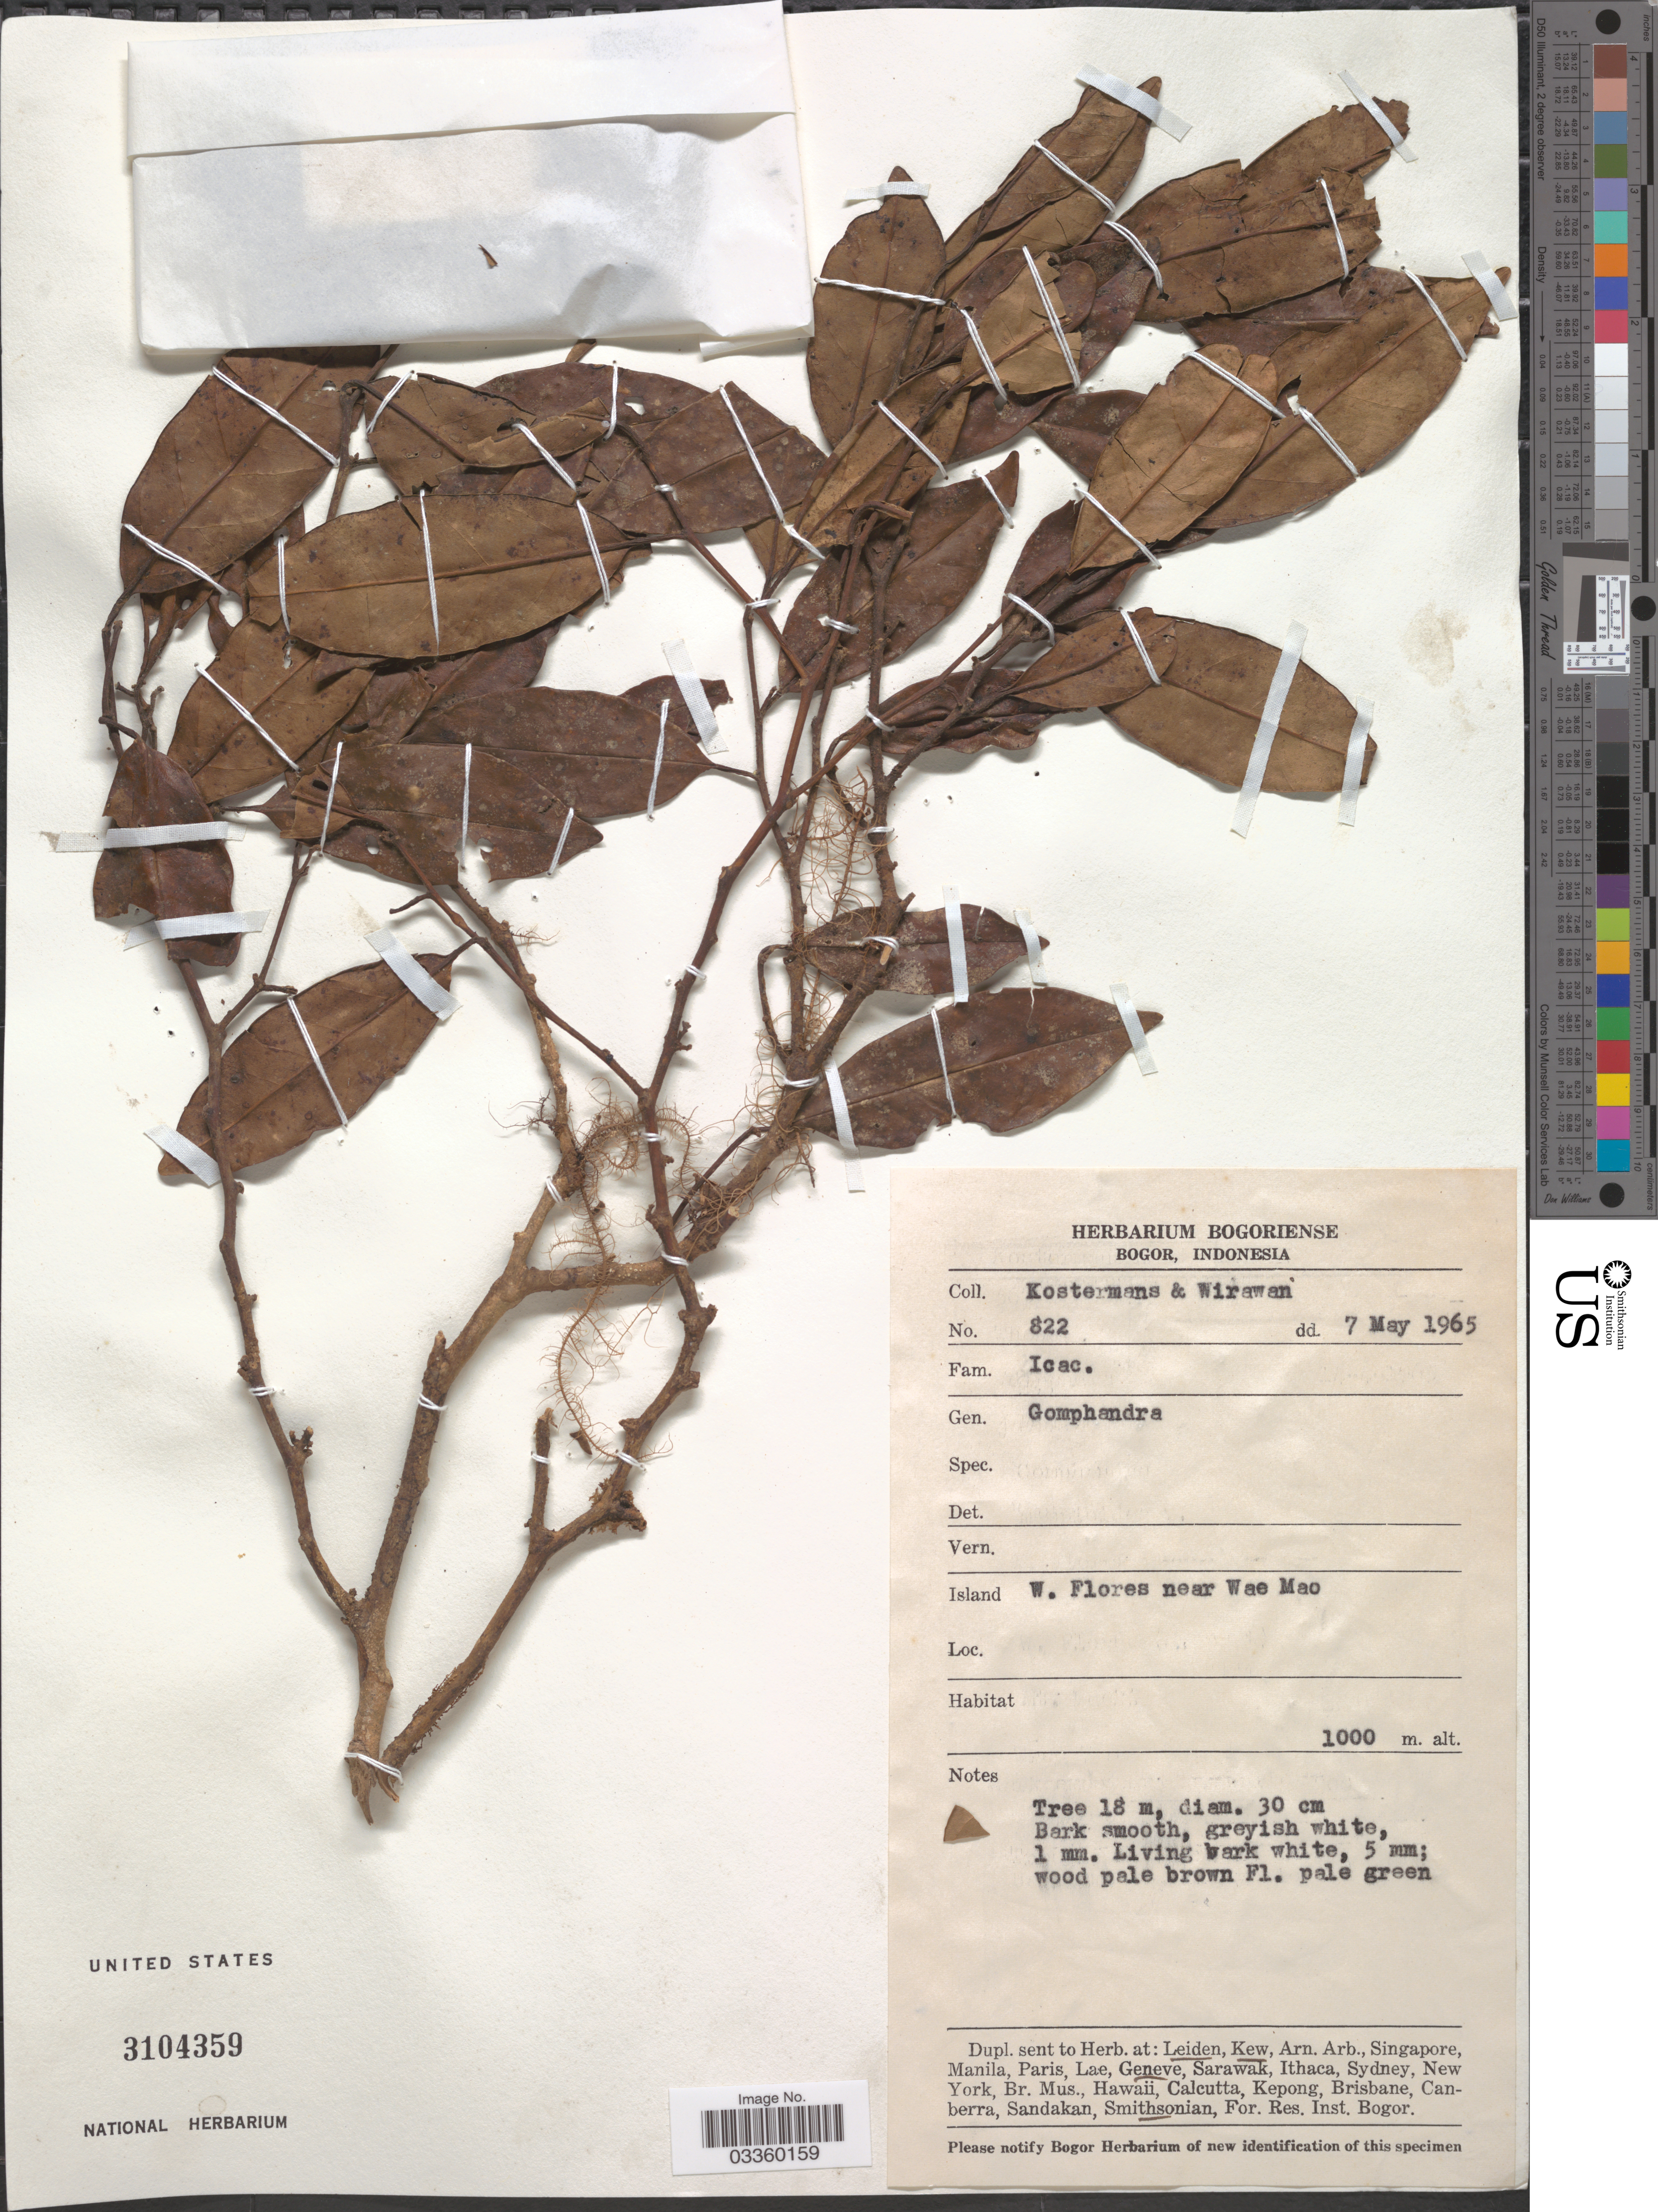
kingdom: Plantae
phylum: Tracheophyta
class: Magnoliopsida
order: Cardiopteridales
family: Stemonuraceae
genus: Gomphandra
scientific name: Gomphandra sp.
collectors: Kostermans & -. Wirawan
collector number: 822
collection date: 1965-05-07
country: Indonesia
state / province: Nusa Tenggara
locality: Island W. Flores near Wae Mao.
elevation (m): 1000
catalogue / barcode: US 3104359